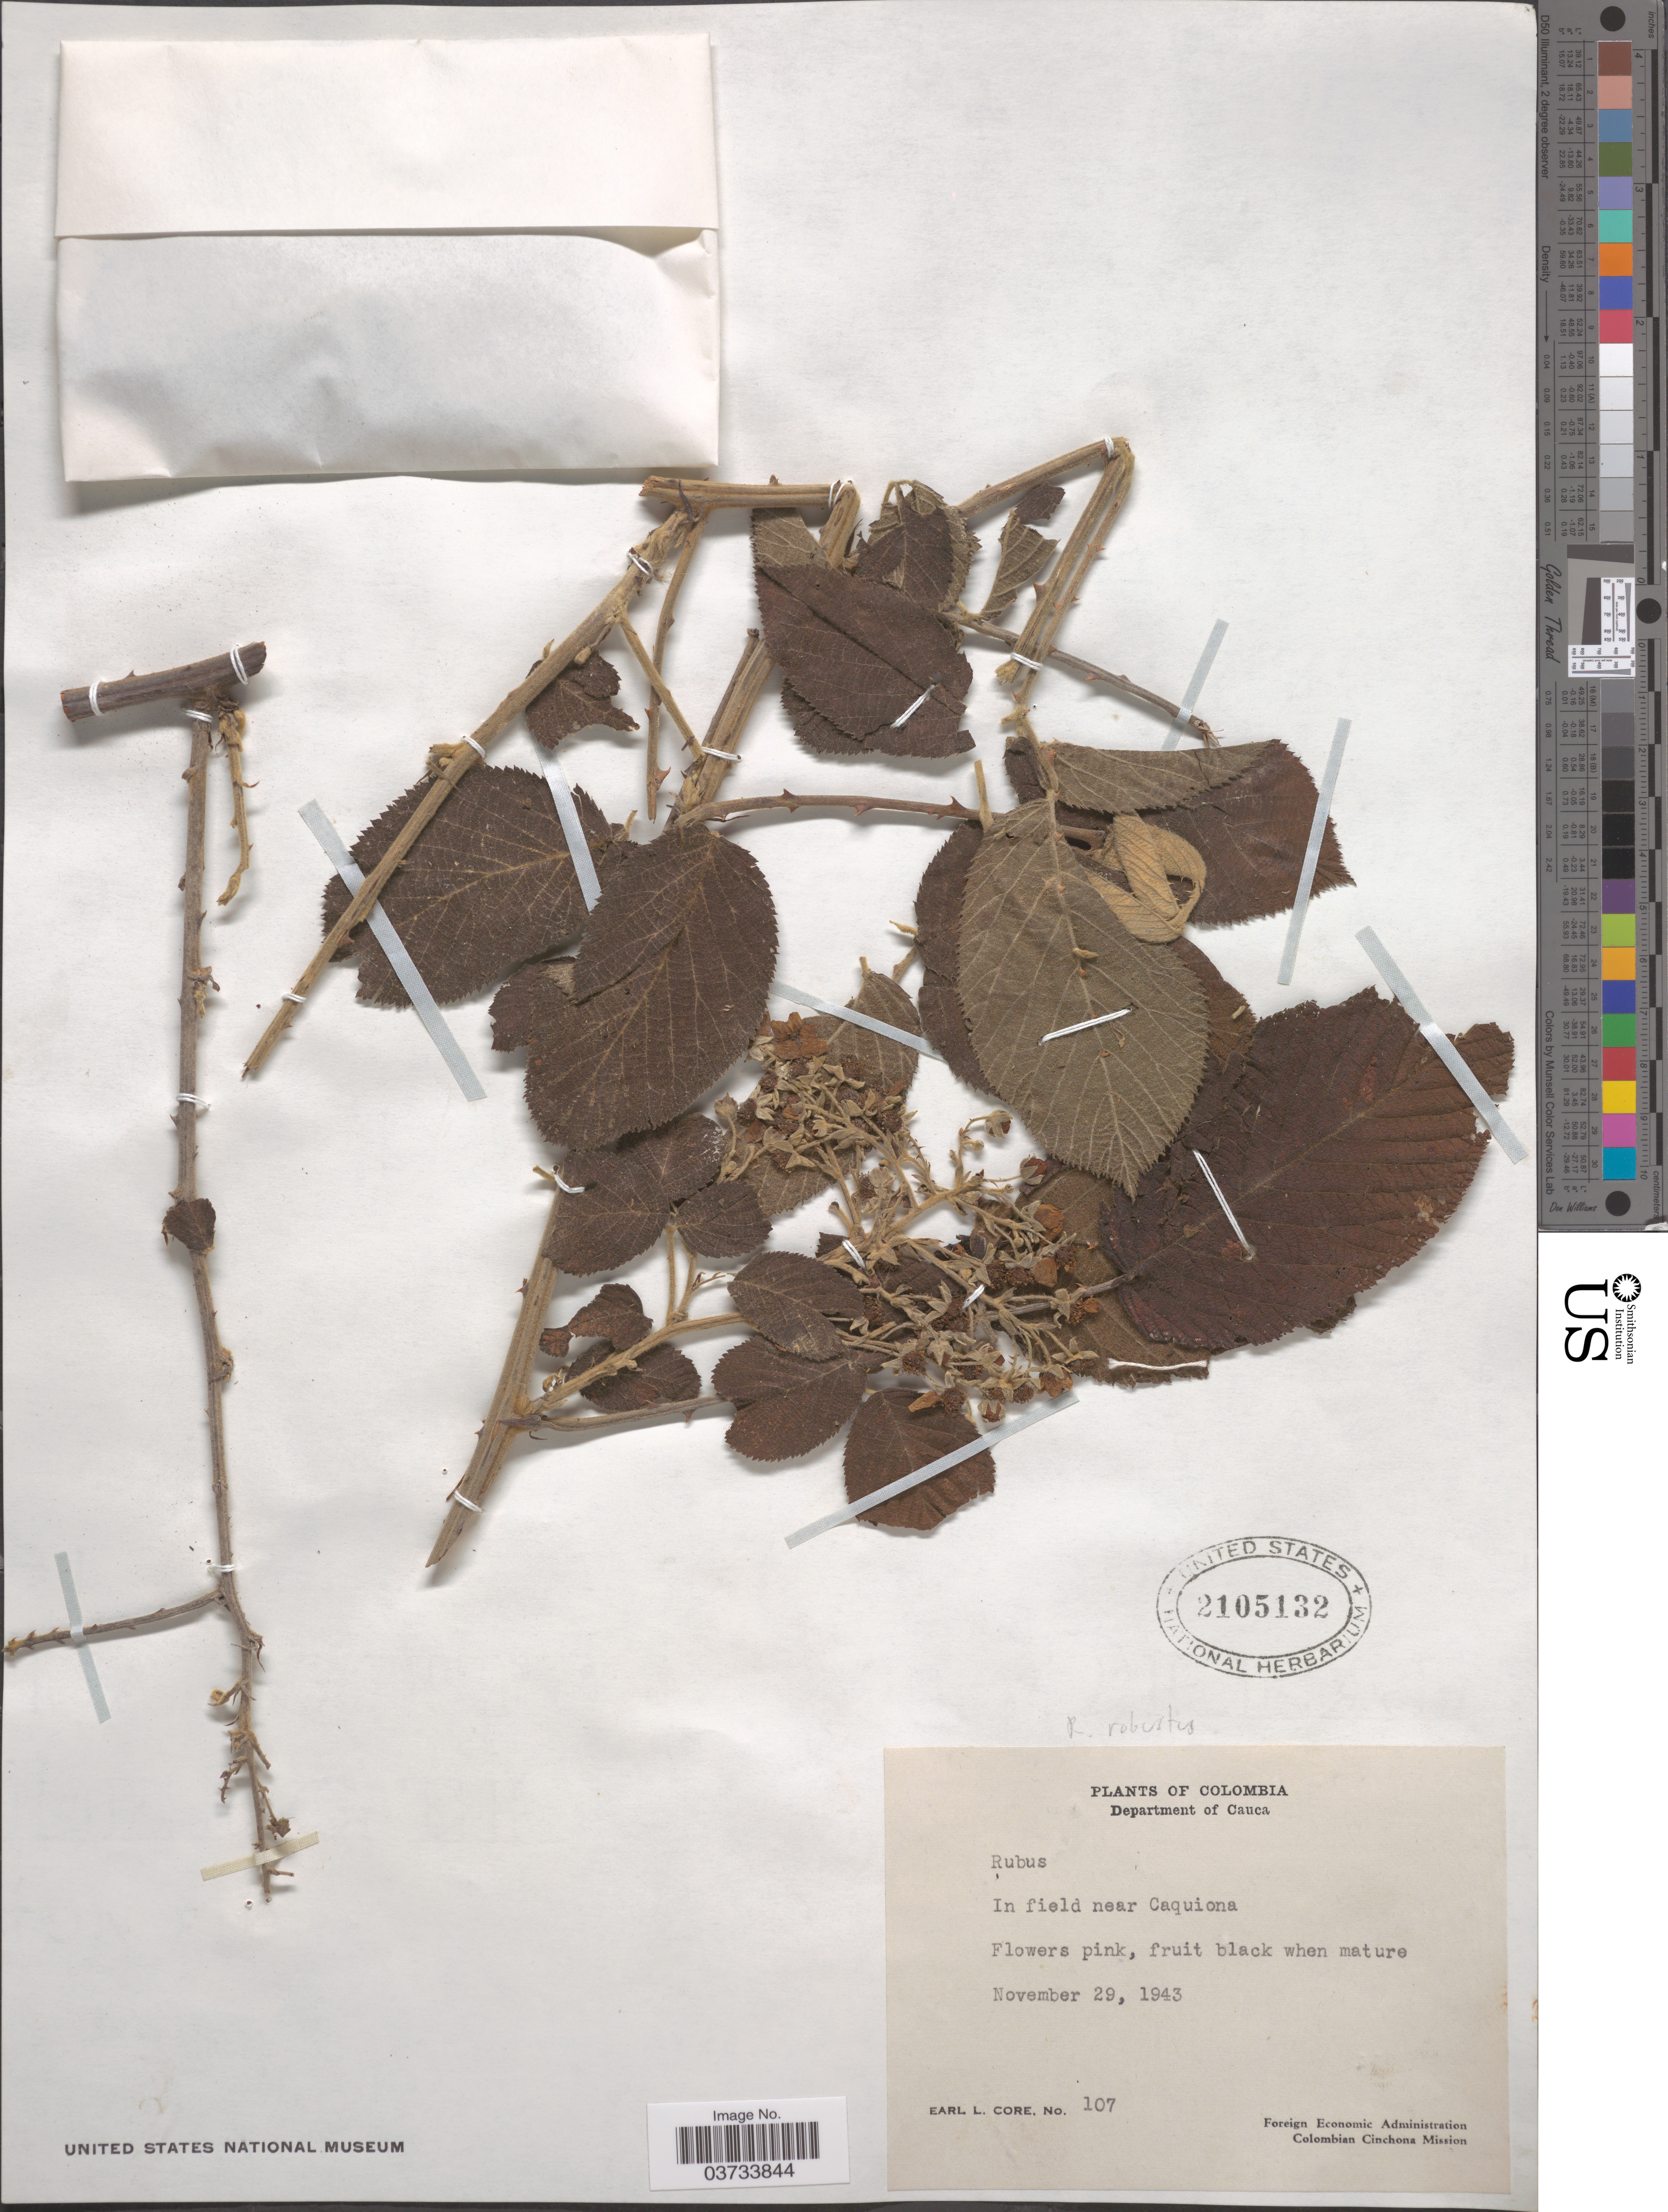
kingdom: Plantae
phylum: Tracheophyta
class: Magnoliopsida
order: Rosales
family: Rosaceae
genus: Rubus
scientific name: Rubus sp.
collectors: E. L. Core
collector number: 107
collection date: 1943-11-29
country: Colombia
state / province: Cauca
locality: Department of Cauca. In field near Caquiona.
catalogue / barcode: US 2105132